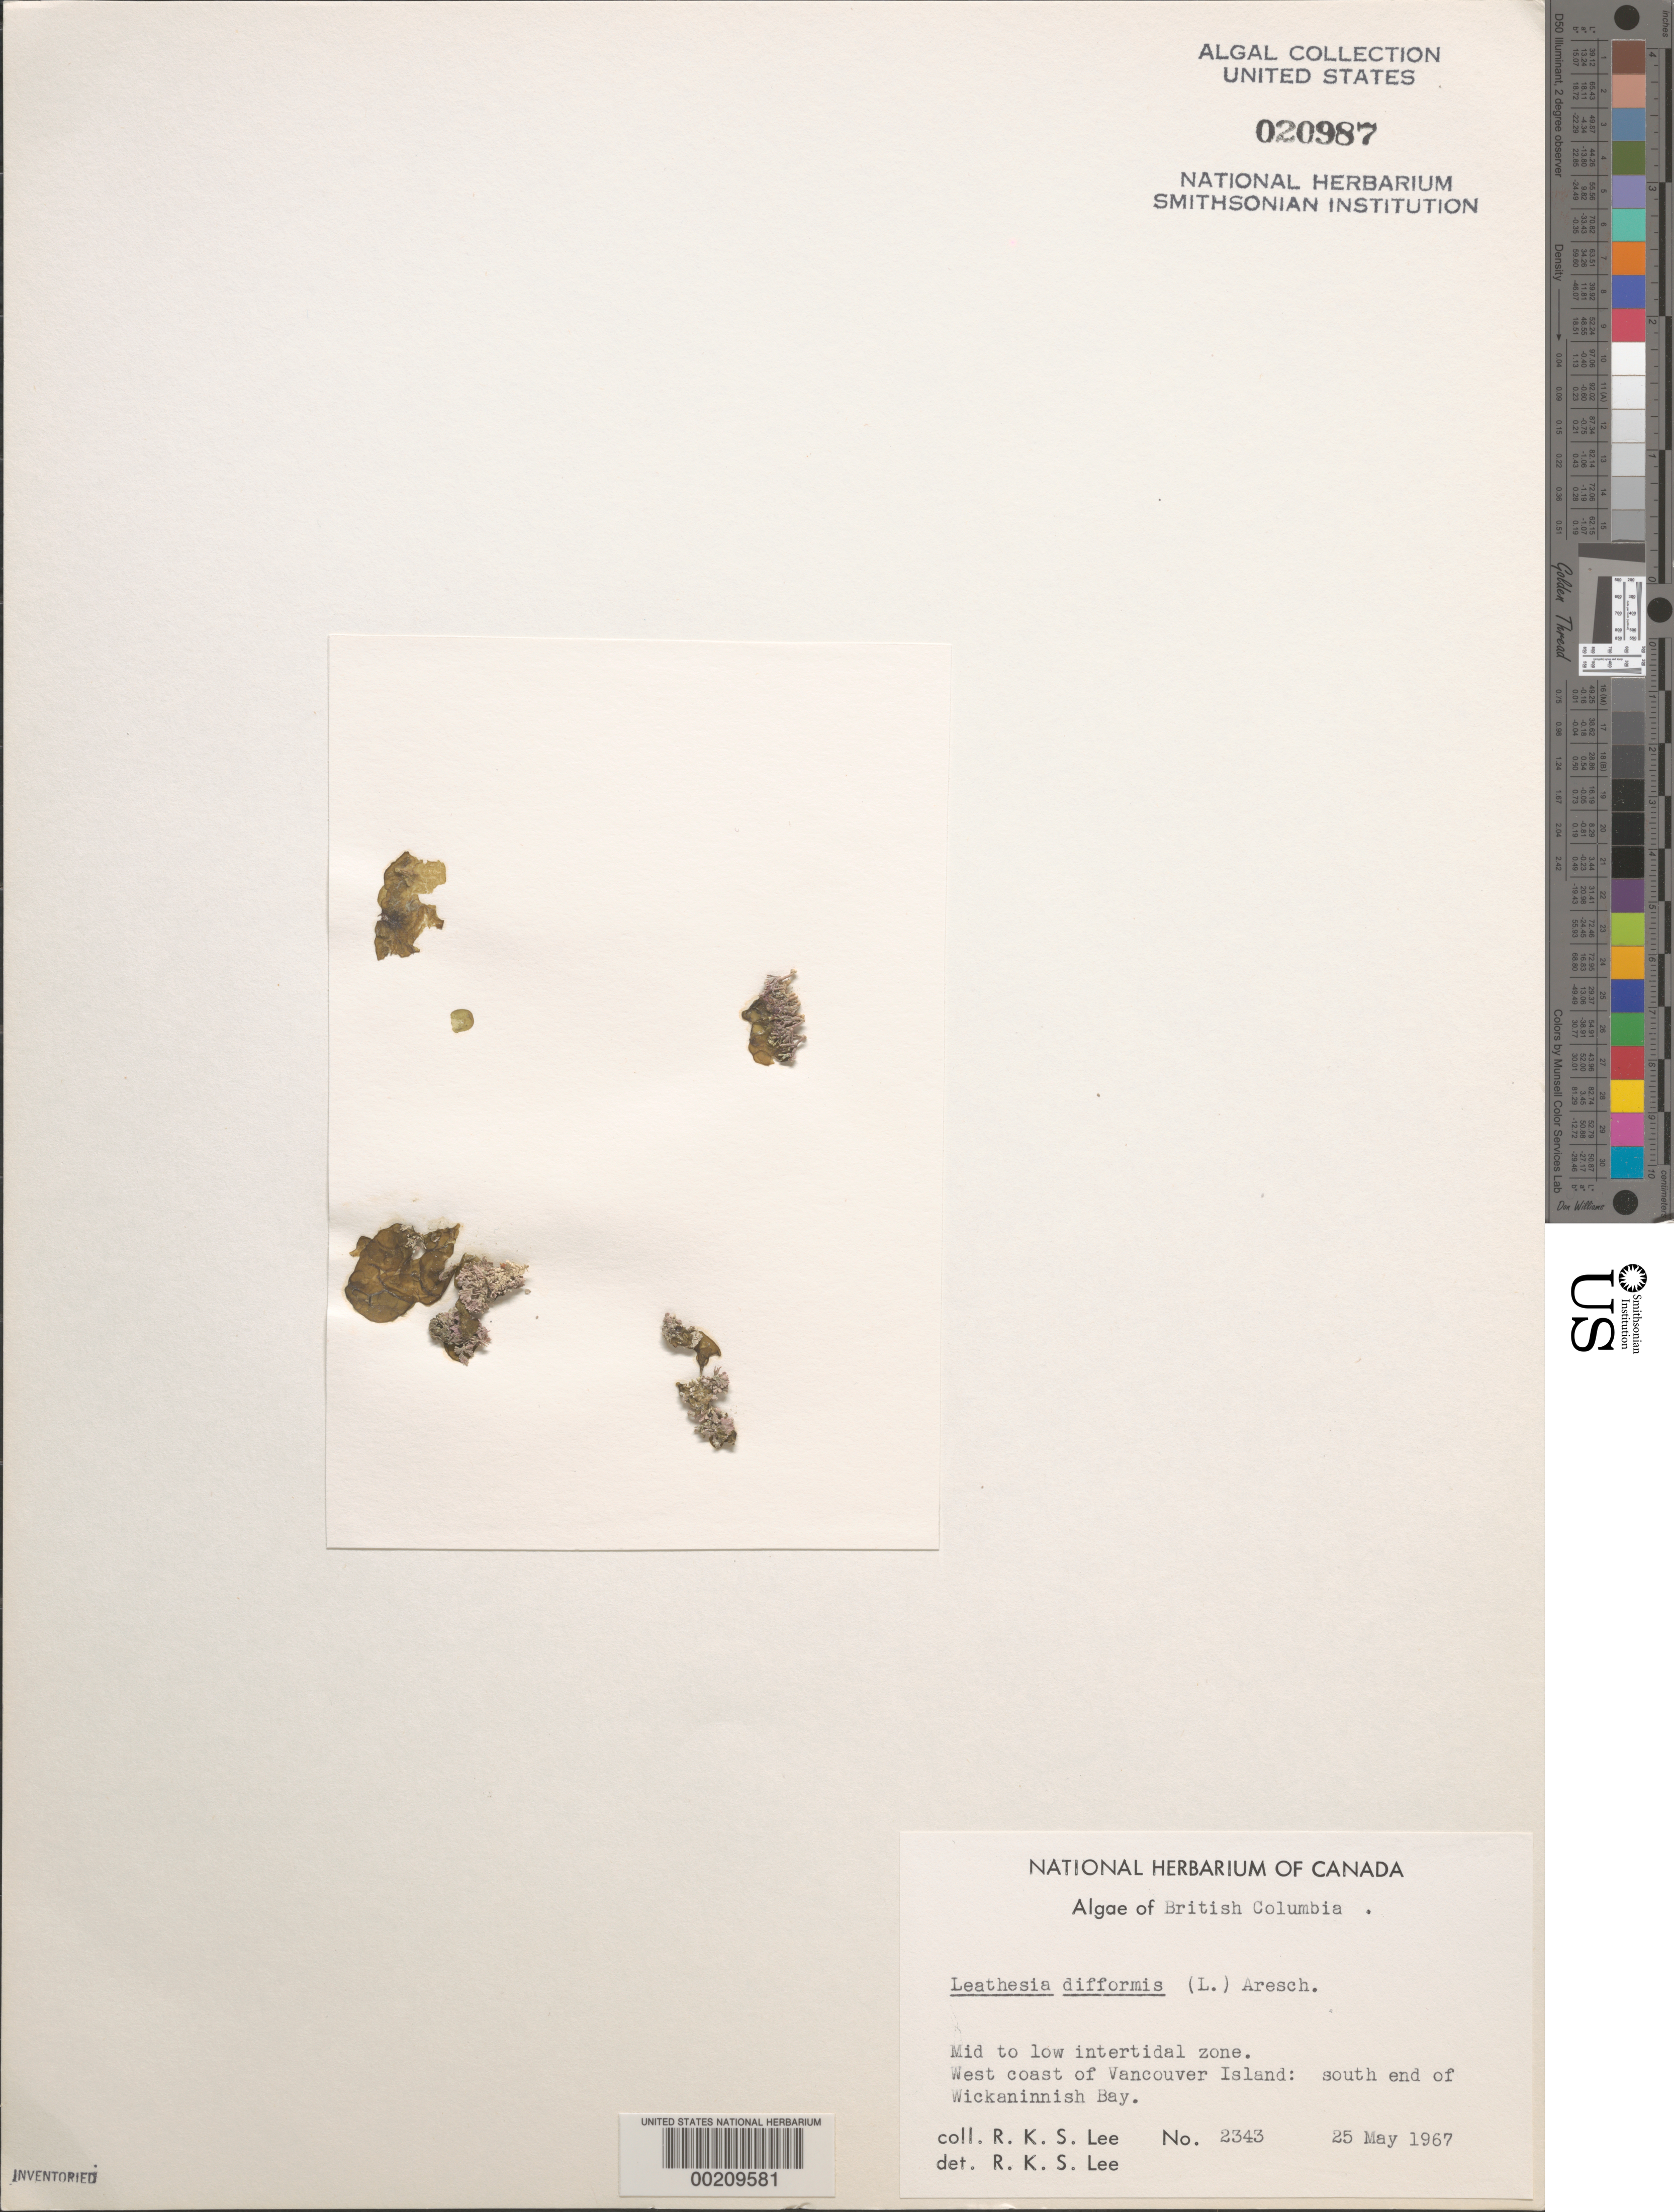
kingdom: Chromista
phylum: Ochrophyta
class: Phaeophyceae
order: Ectocarpales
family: Chordariaceae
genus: Leathesia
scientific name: Leathesia difformis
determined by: Lee, R. K. S.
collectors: R. Lee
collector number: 2343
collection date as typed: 25 May 1967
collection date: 1967-05-25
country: Canada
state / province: British Columbia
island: Vancouver Island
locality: Wickaninnish Bay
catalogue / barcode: US 20987